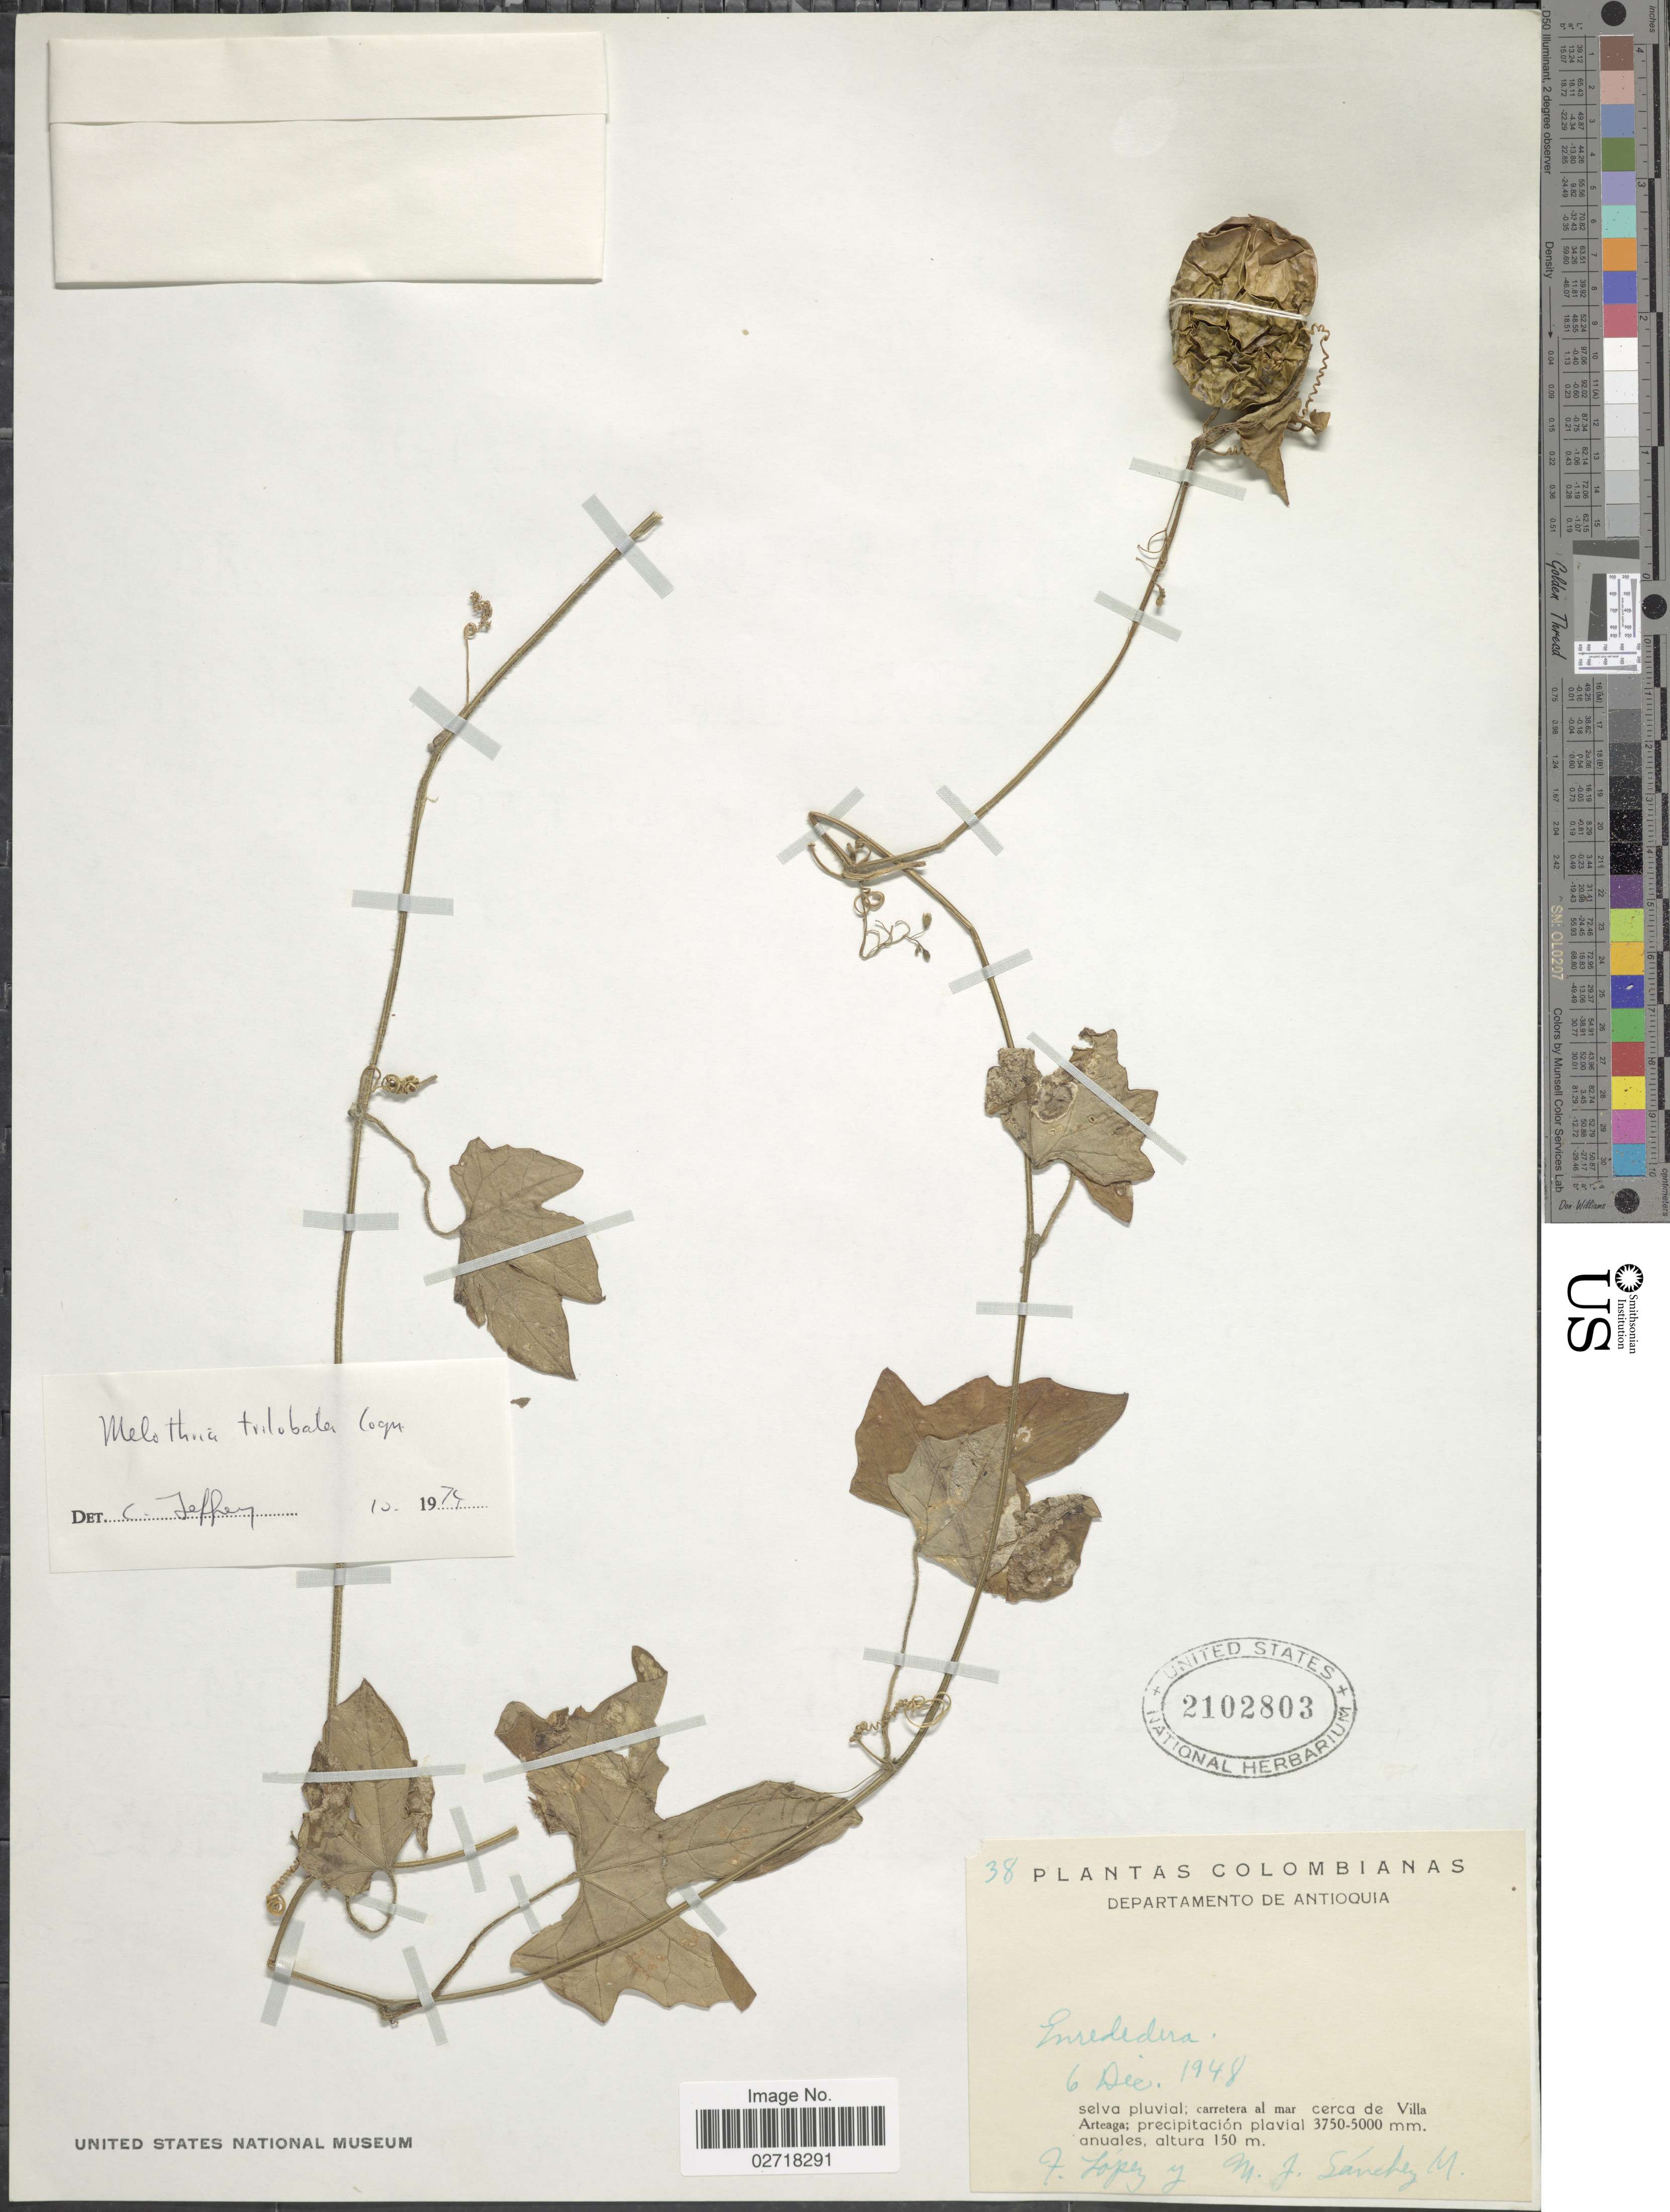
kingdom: Plantae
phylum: Tracheophyta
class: Magnoliopsida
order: Cucurbitales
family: Cucurbitaceae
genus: Melothria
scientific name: Melothria trilobata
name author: Cogn.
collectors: F. Lopéz & M. Sanchez M.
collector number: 38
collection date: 1948-12-06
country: Colombia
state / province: Antioquia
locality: Carretera al mar cerca de Villa Arteaga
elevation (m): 3750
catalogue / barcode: US 2102803